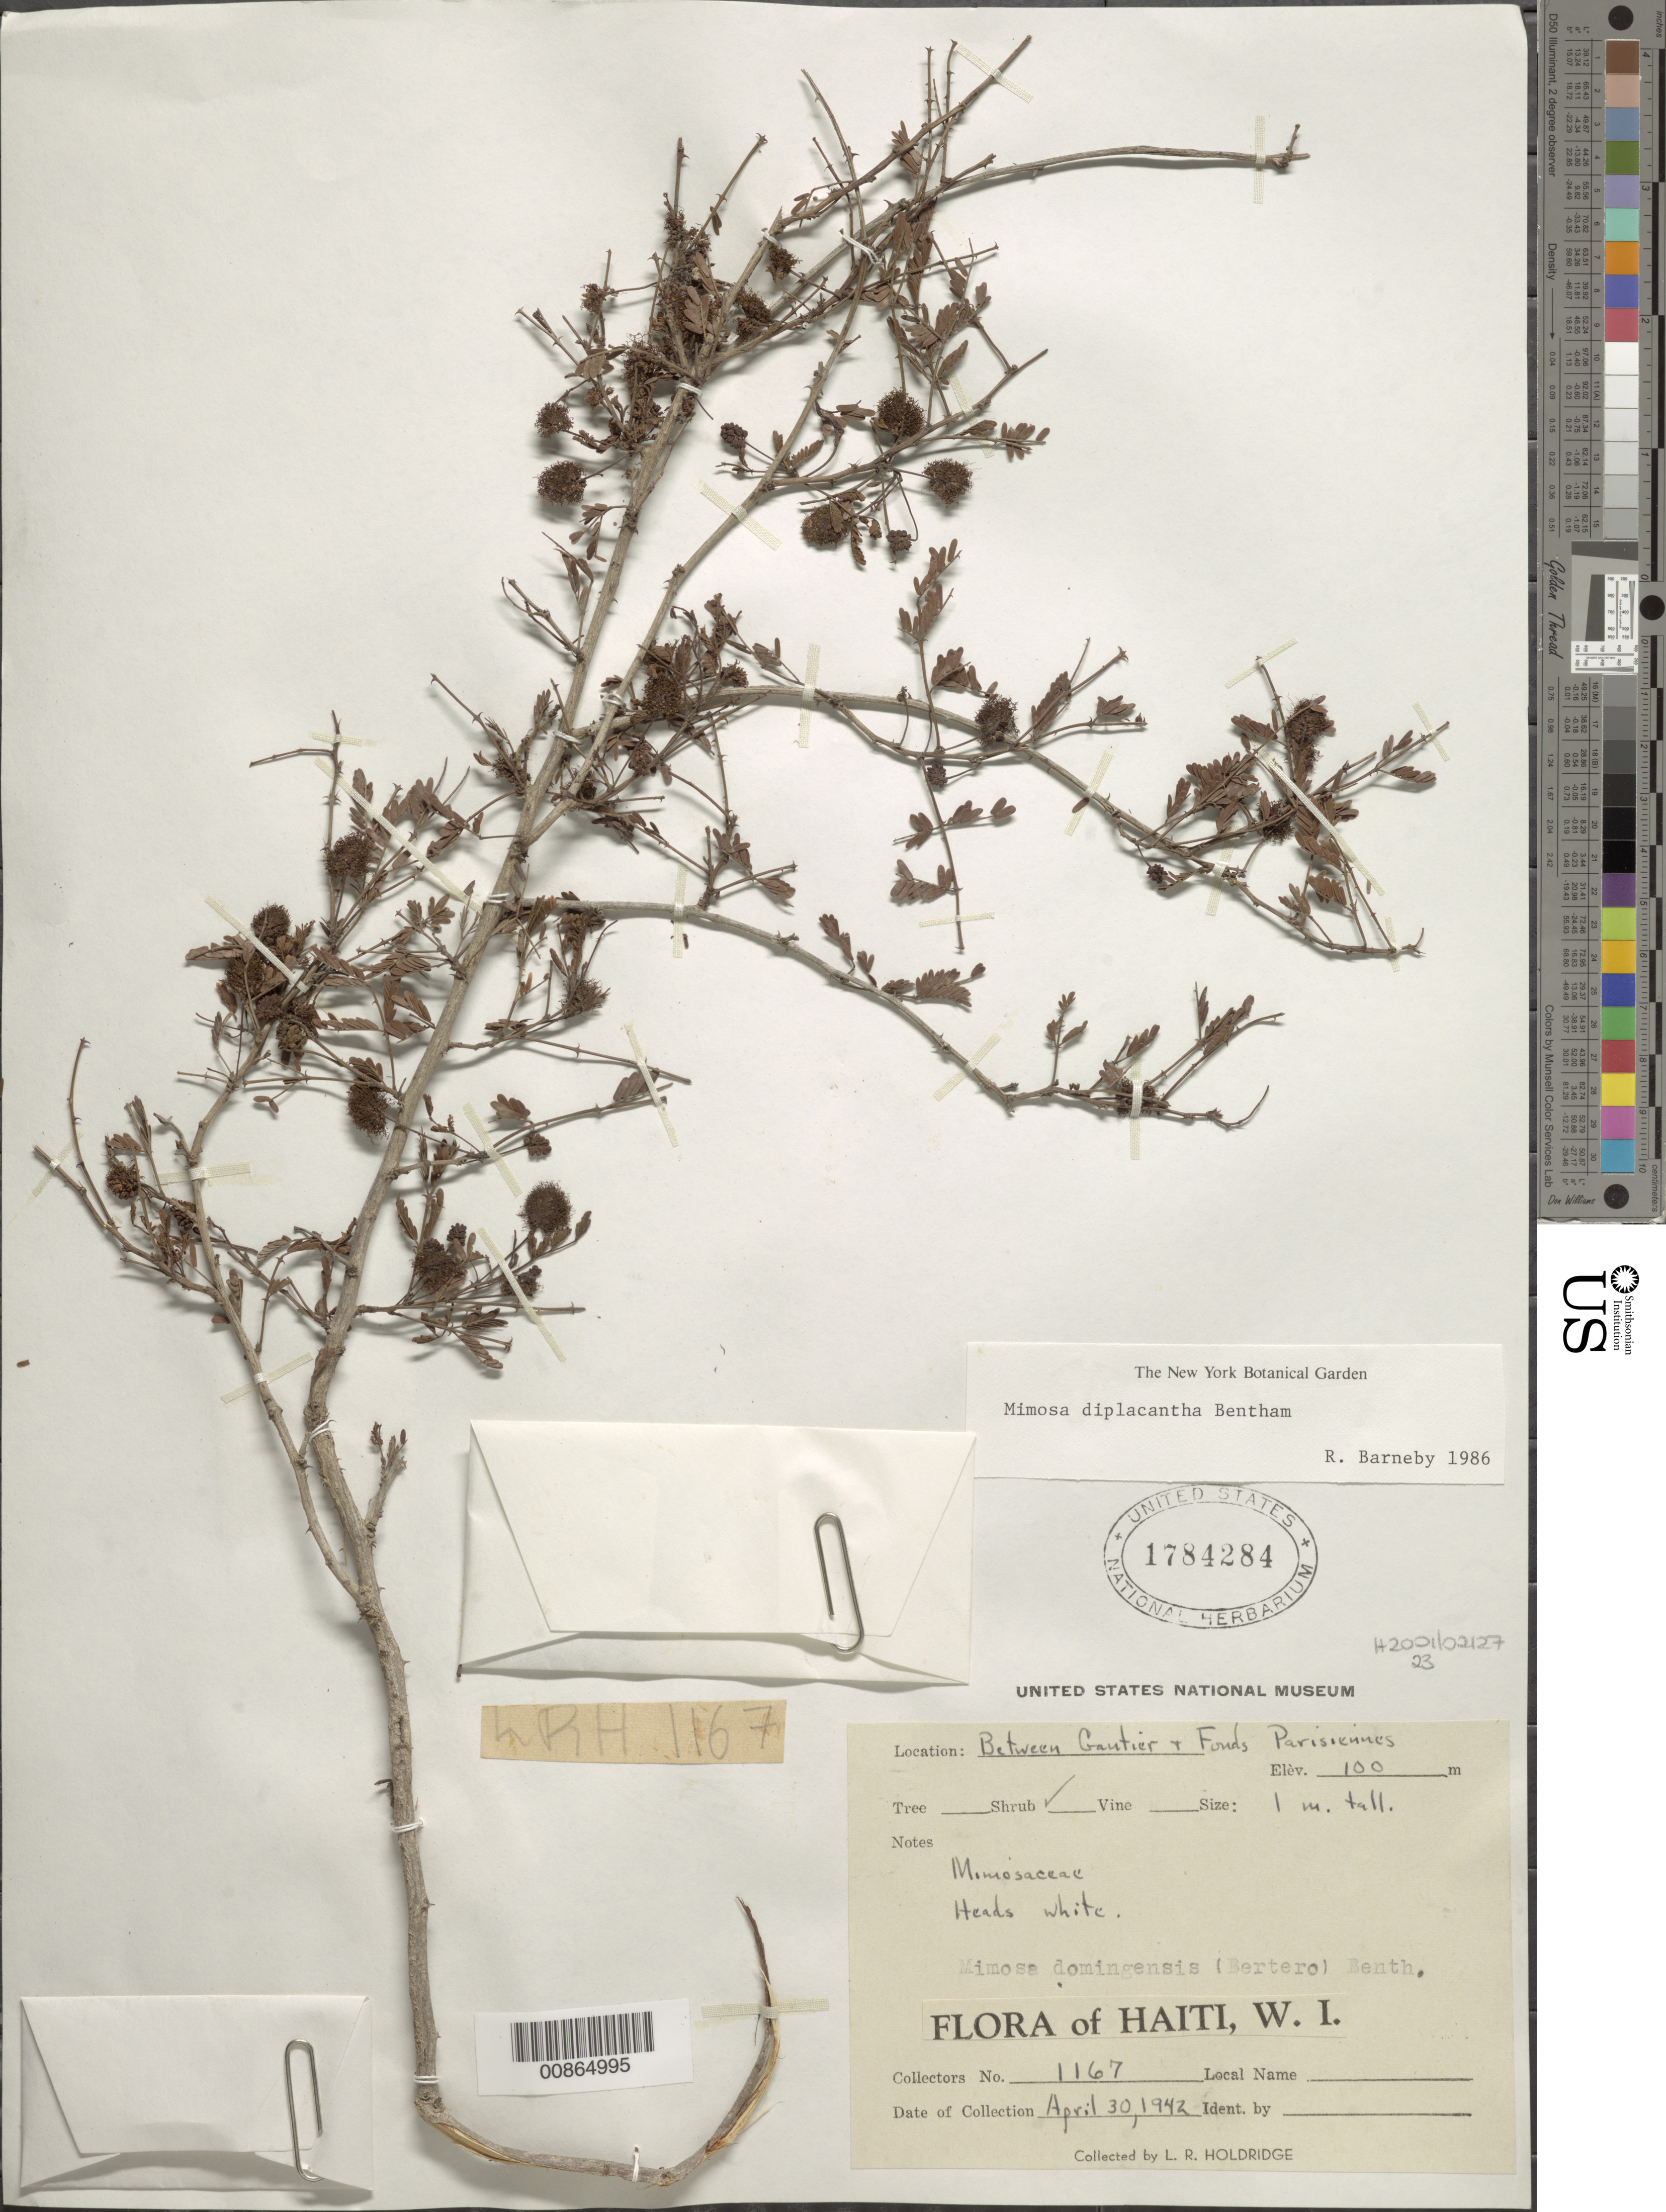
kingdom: Plantae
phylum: Tracheophyta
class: Magnoliopsida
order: Fabales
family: Fabaceae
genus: Mimosa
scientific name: Mimosa diplacantha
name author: Benth.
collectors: L. Holdridge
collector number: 1167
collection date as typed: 30 Apr 1942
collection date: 1942-04-30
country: Haiti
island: Hispaniola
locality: Between Gantier & Fonds Parisiennes.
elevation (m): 100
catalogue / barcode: US 1784284